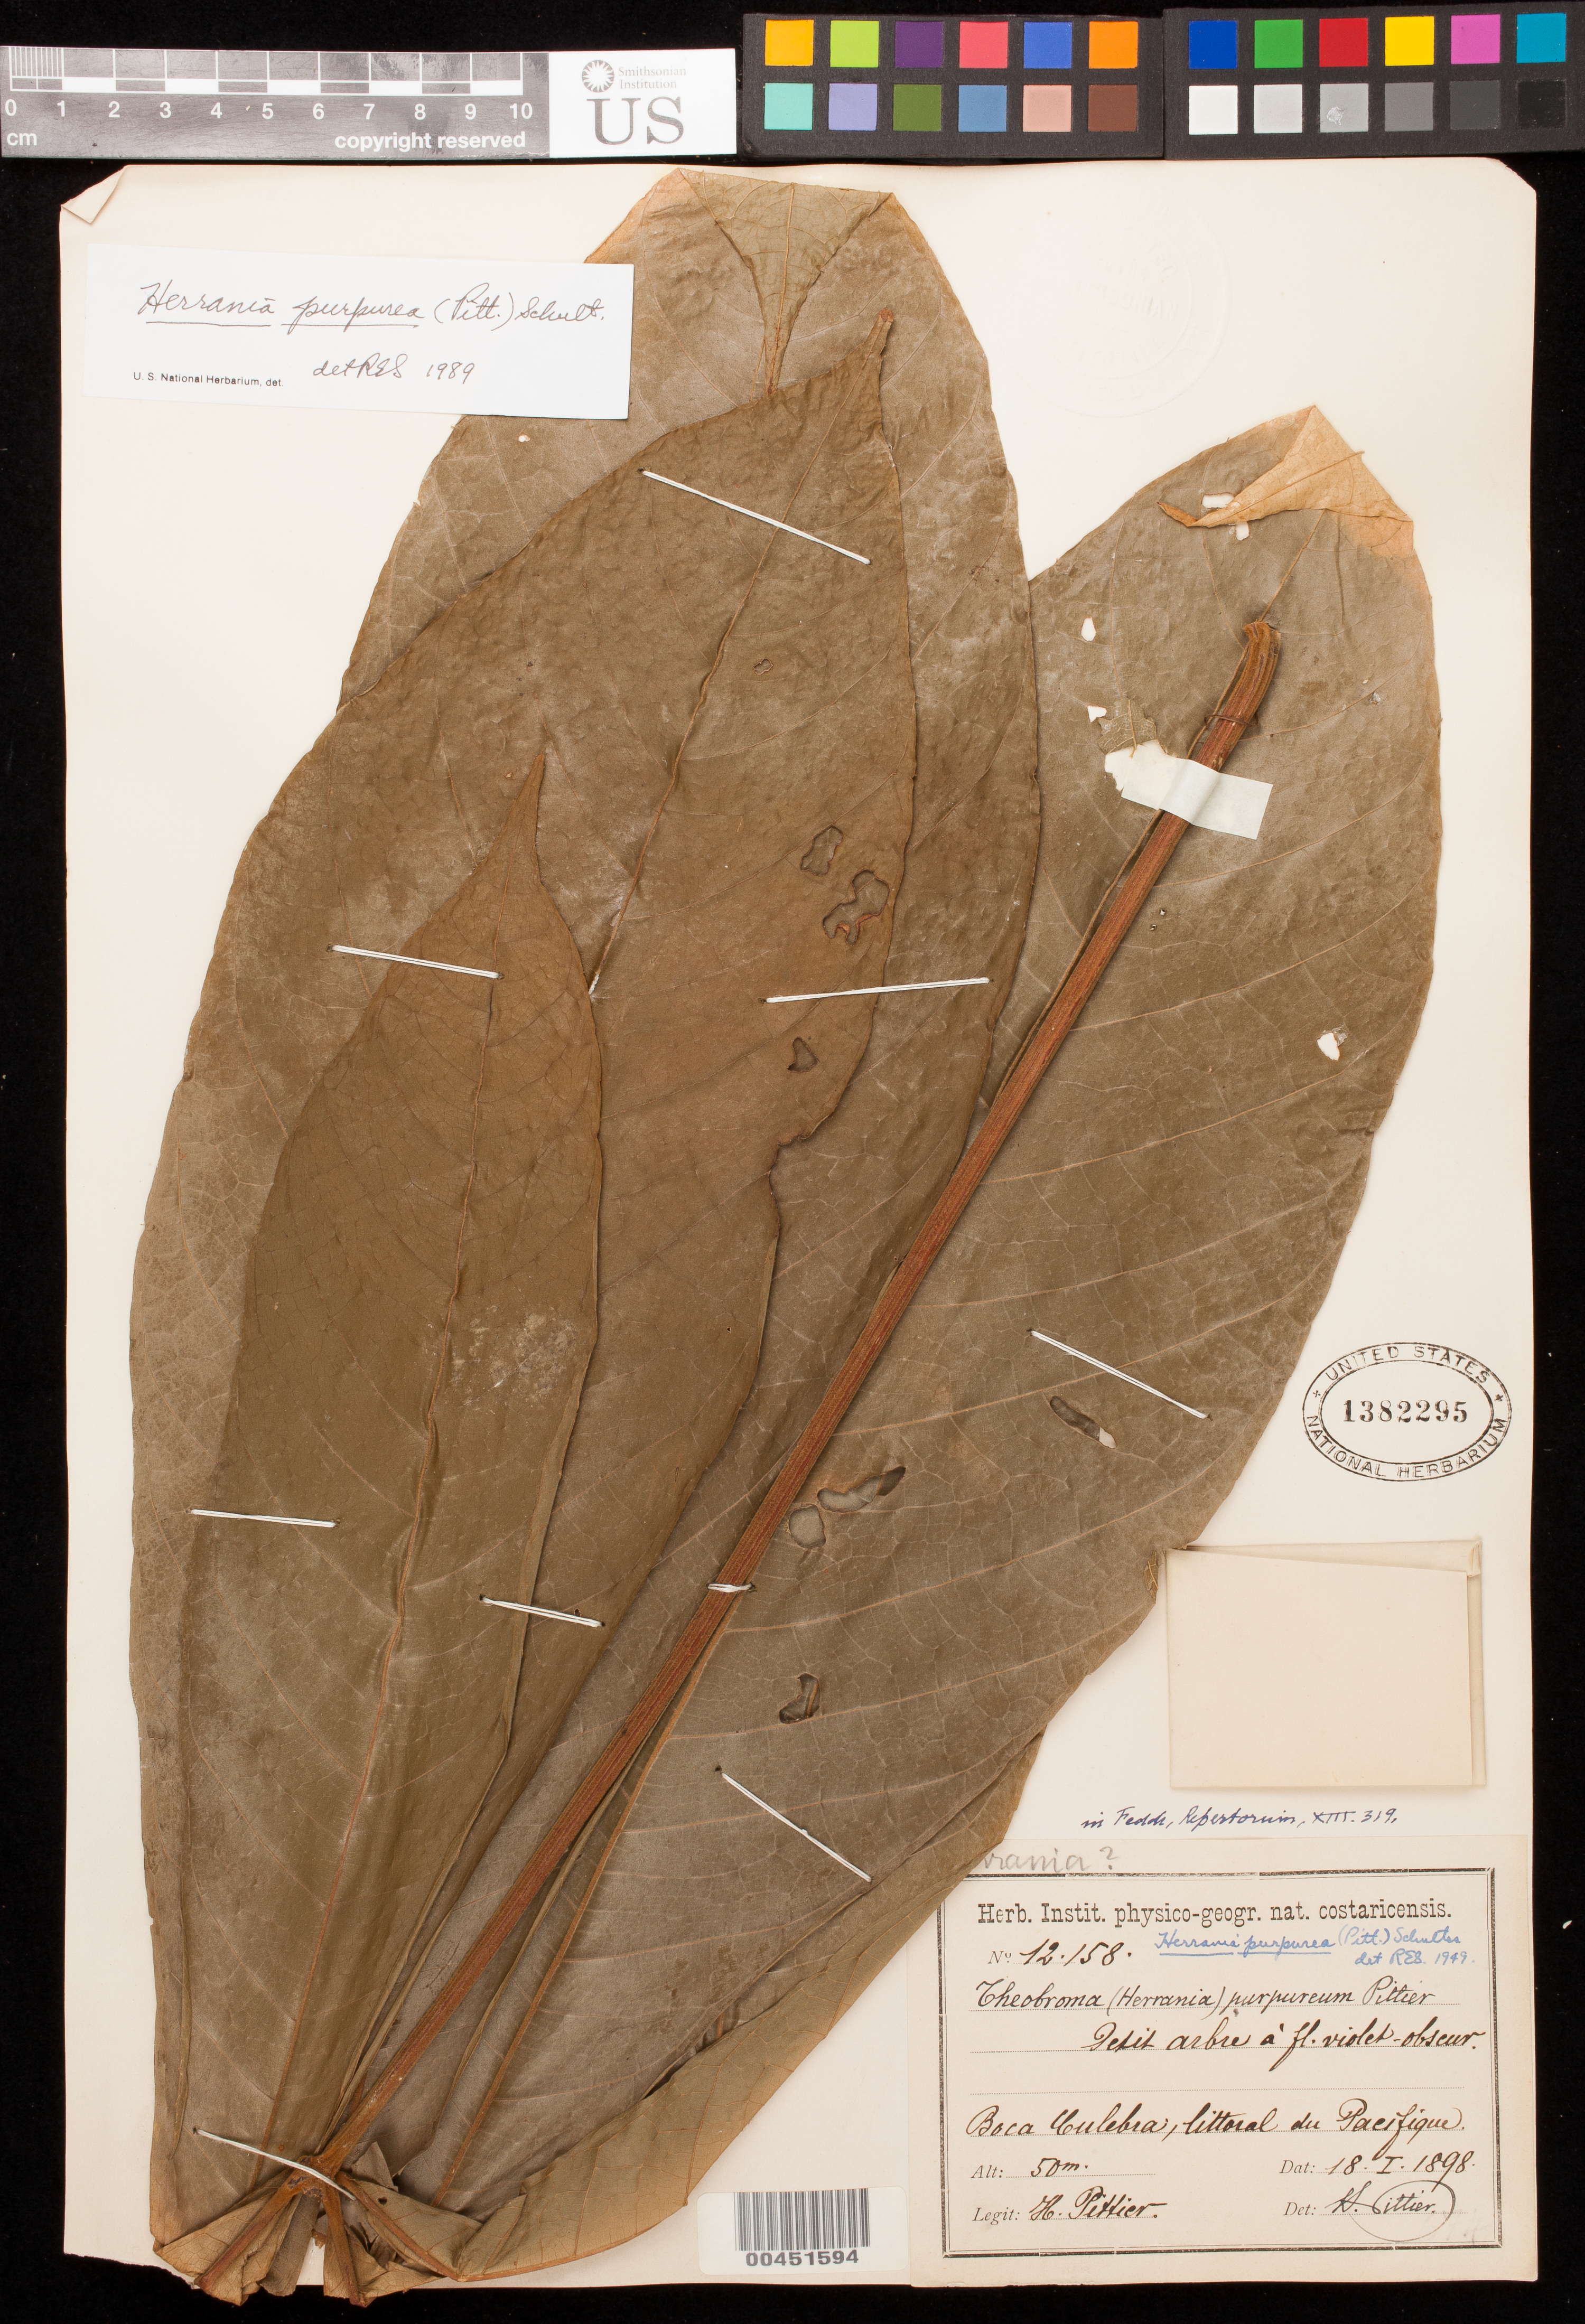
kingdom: Plantae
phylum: Tracheophyta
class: Magnoliopsida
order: Malvales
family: Malvaceae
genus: Theobroma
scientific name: Theobroma purpureum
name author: Pittier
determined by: Dorr, L. J., (BOT), Smithsonian Institution - National Museum of Natural History (UNITED STATES)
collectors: H. F. Pittier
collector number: herbarium 12158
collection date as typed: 18 Jan 1898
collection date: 1898-01-18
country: Costa Rica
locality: Boca Culebra, littoral du Pacfique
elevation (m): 50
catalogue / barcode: US 1382295